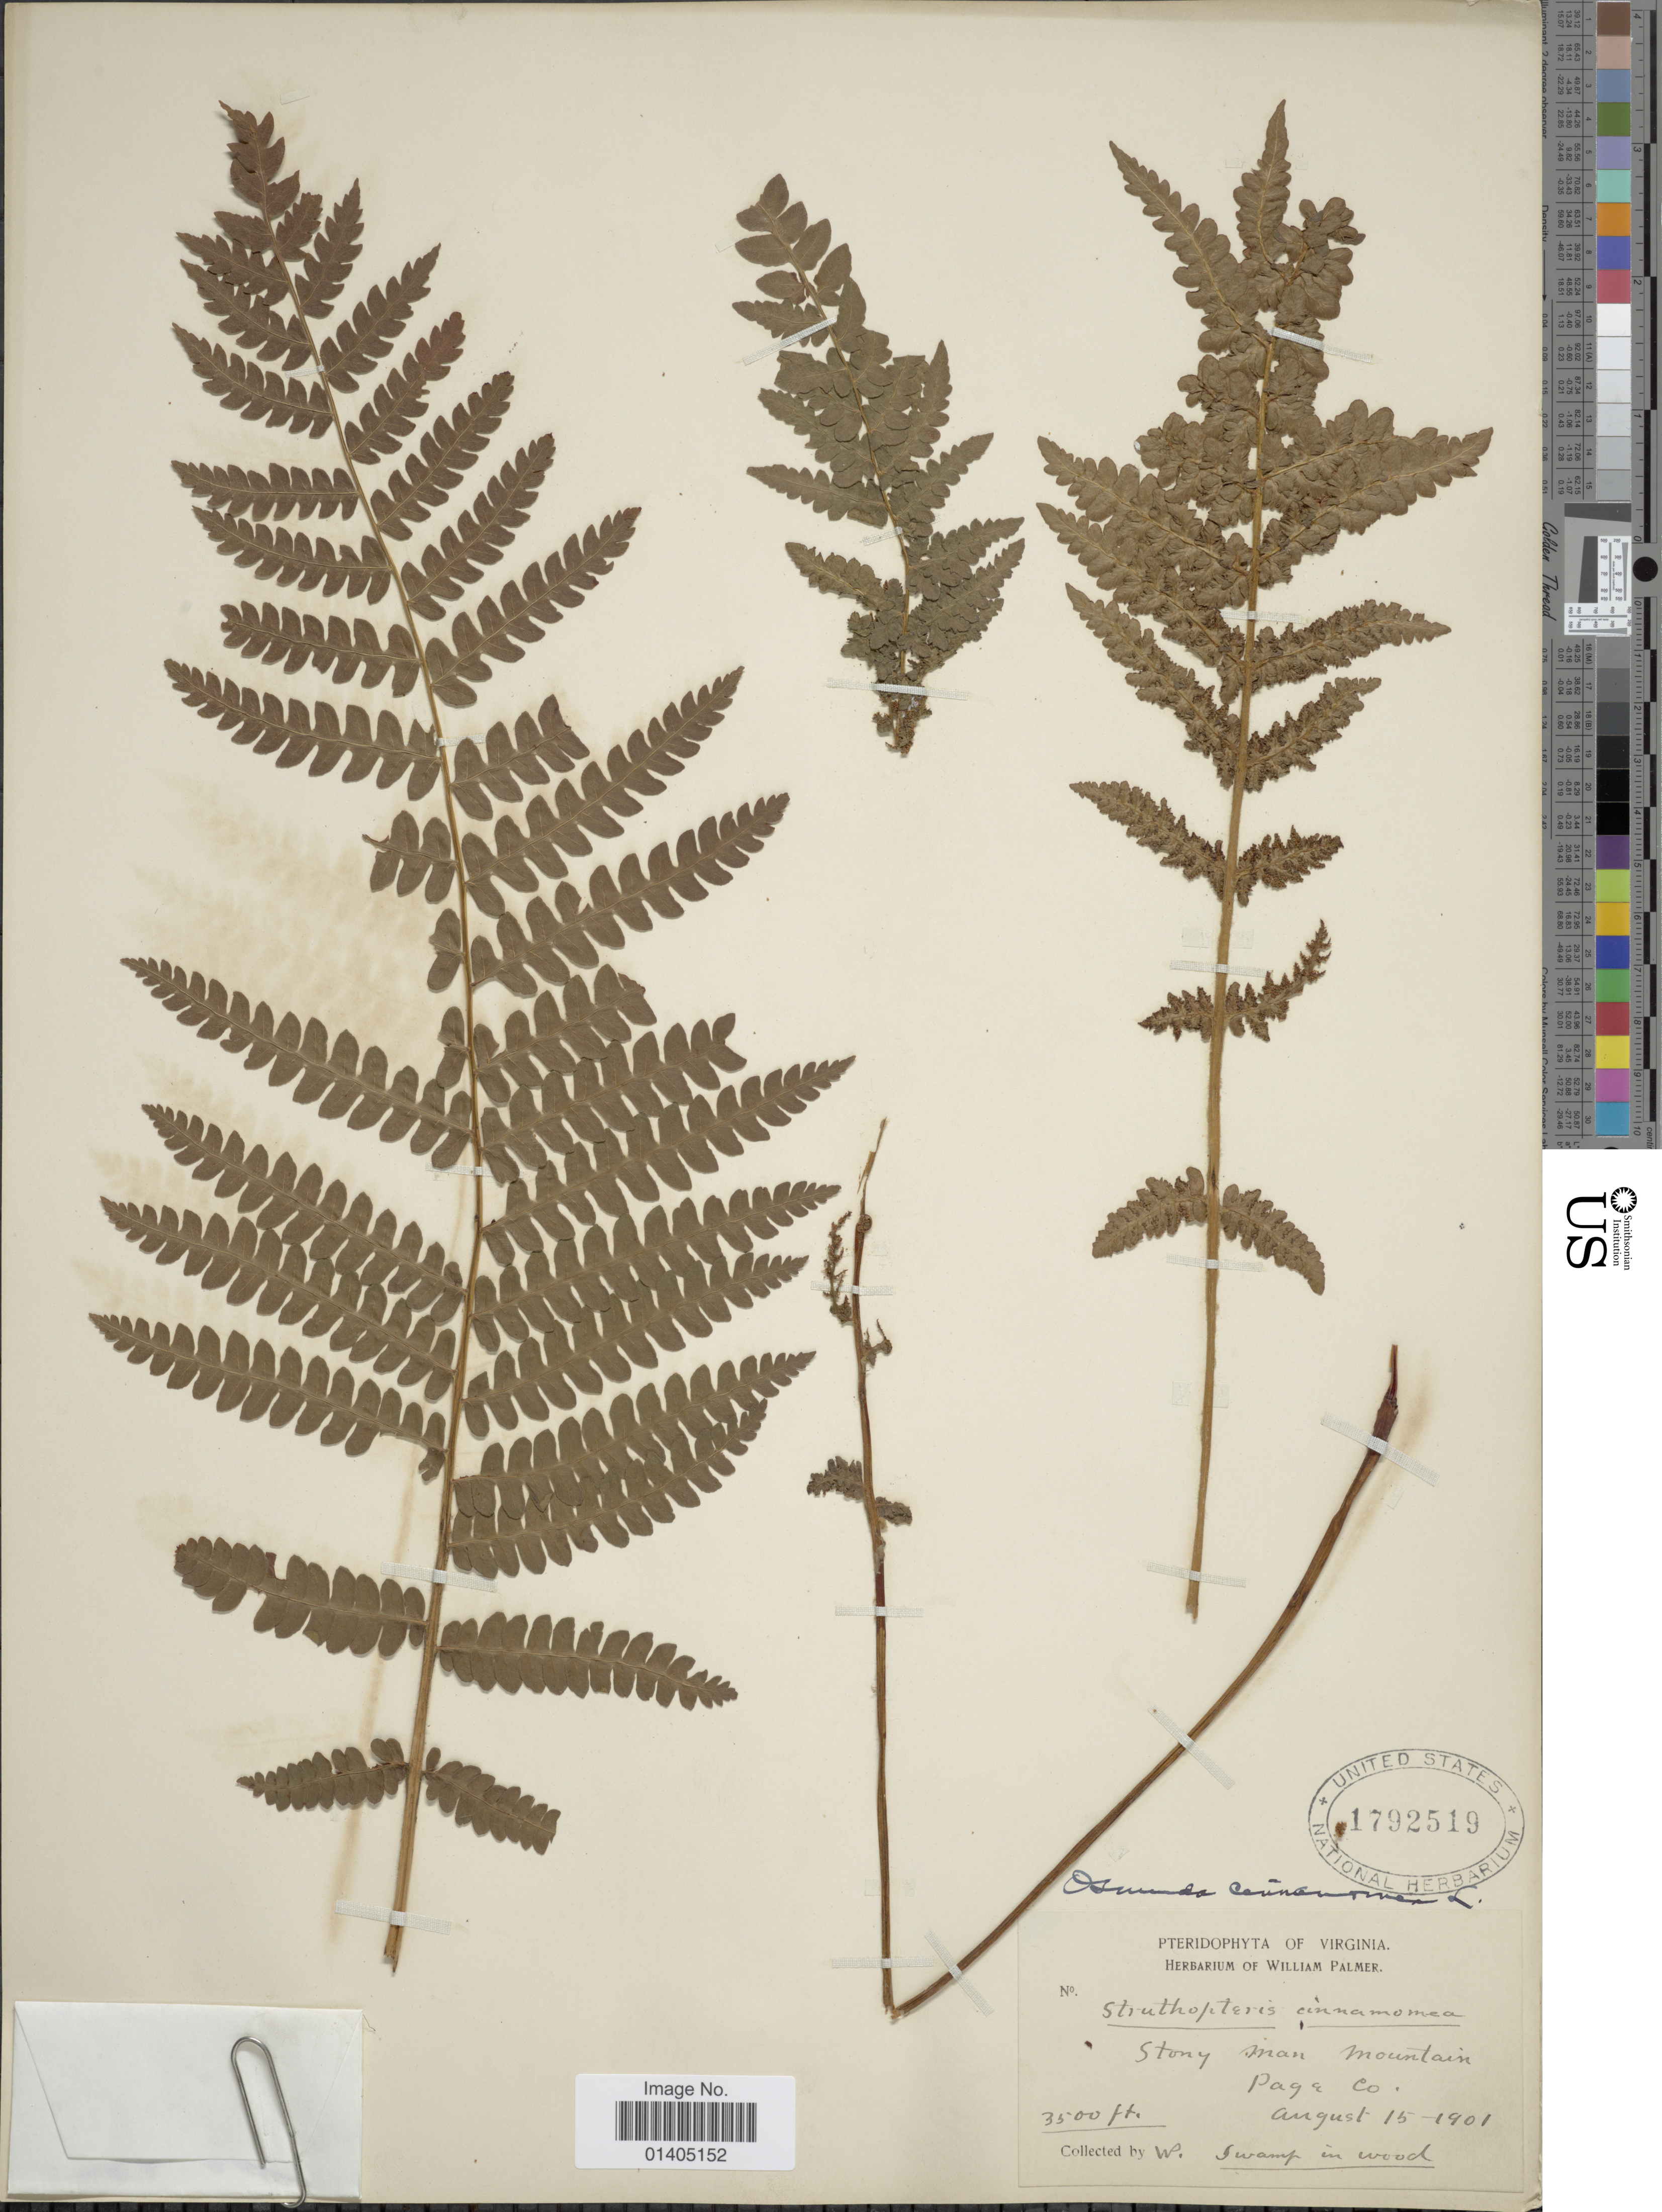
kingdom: Plantae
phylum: Tracheophyta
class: Polypodiopsida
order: Osmundales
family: Osmundaceae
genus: Osmundastrum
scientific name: Osmundastrum cinnamomeum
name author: (L.) C. Presl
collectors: W. Palmer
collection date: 1901-08-15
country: United States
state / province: Virginia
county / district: Page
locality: Stony Man Mountain Page Co.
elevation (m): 1067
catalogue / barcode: US 1792519